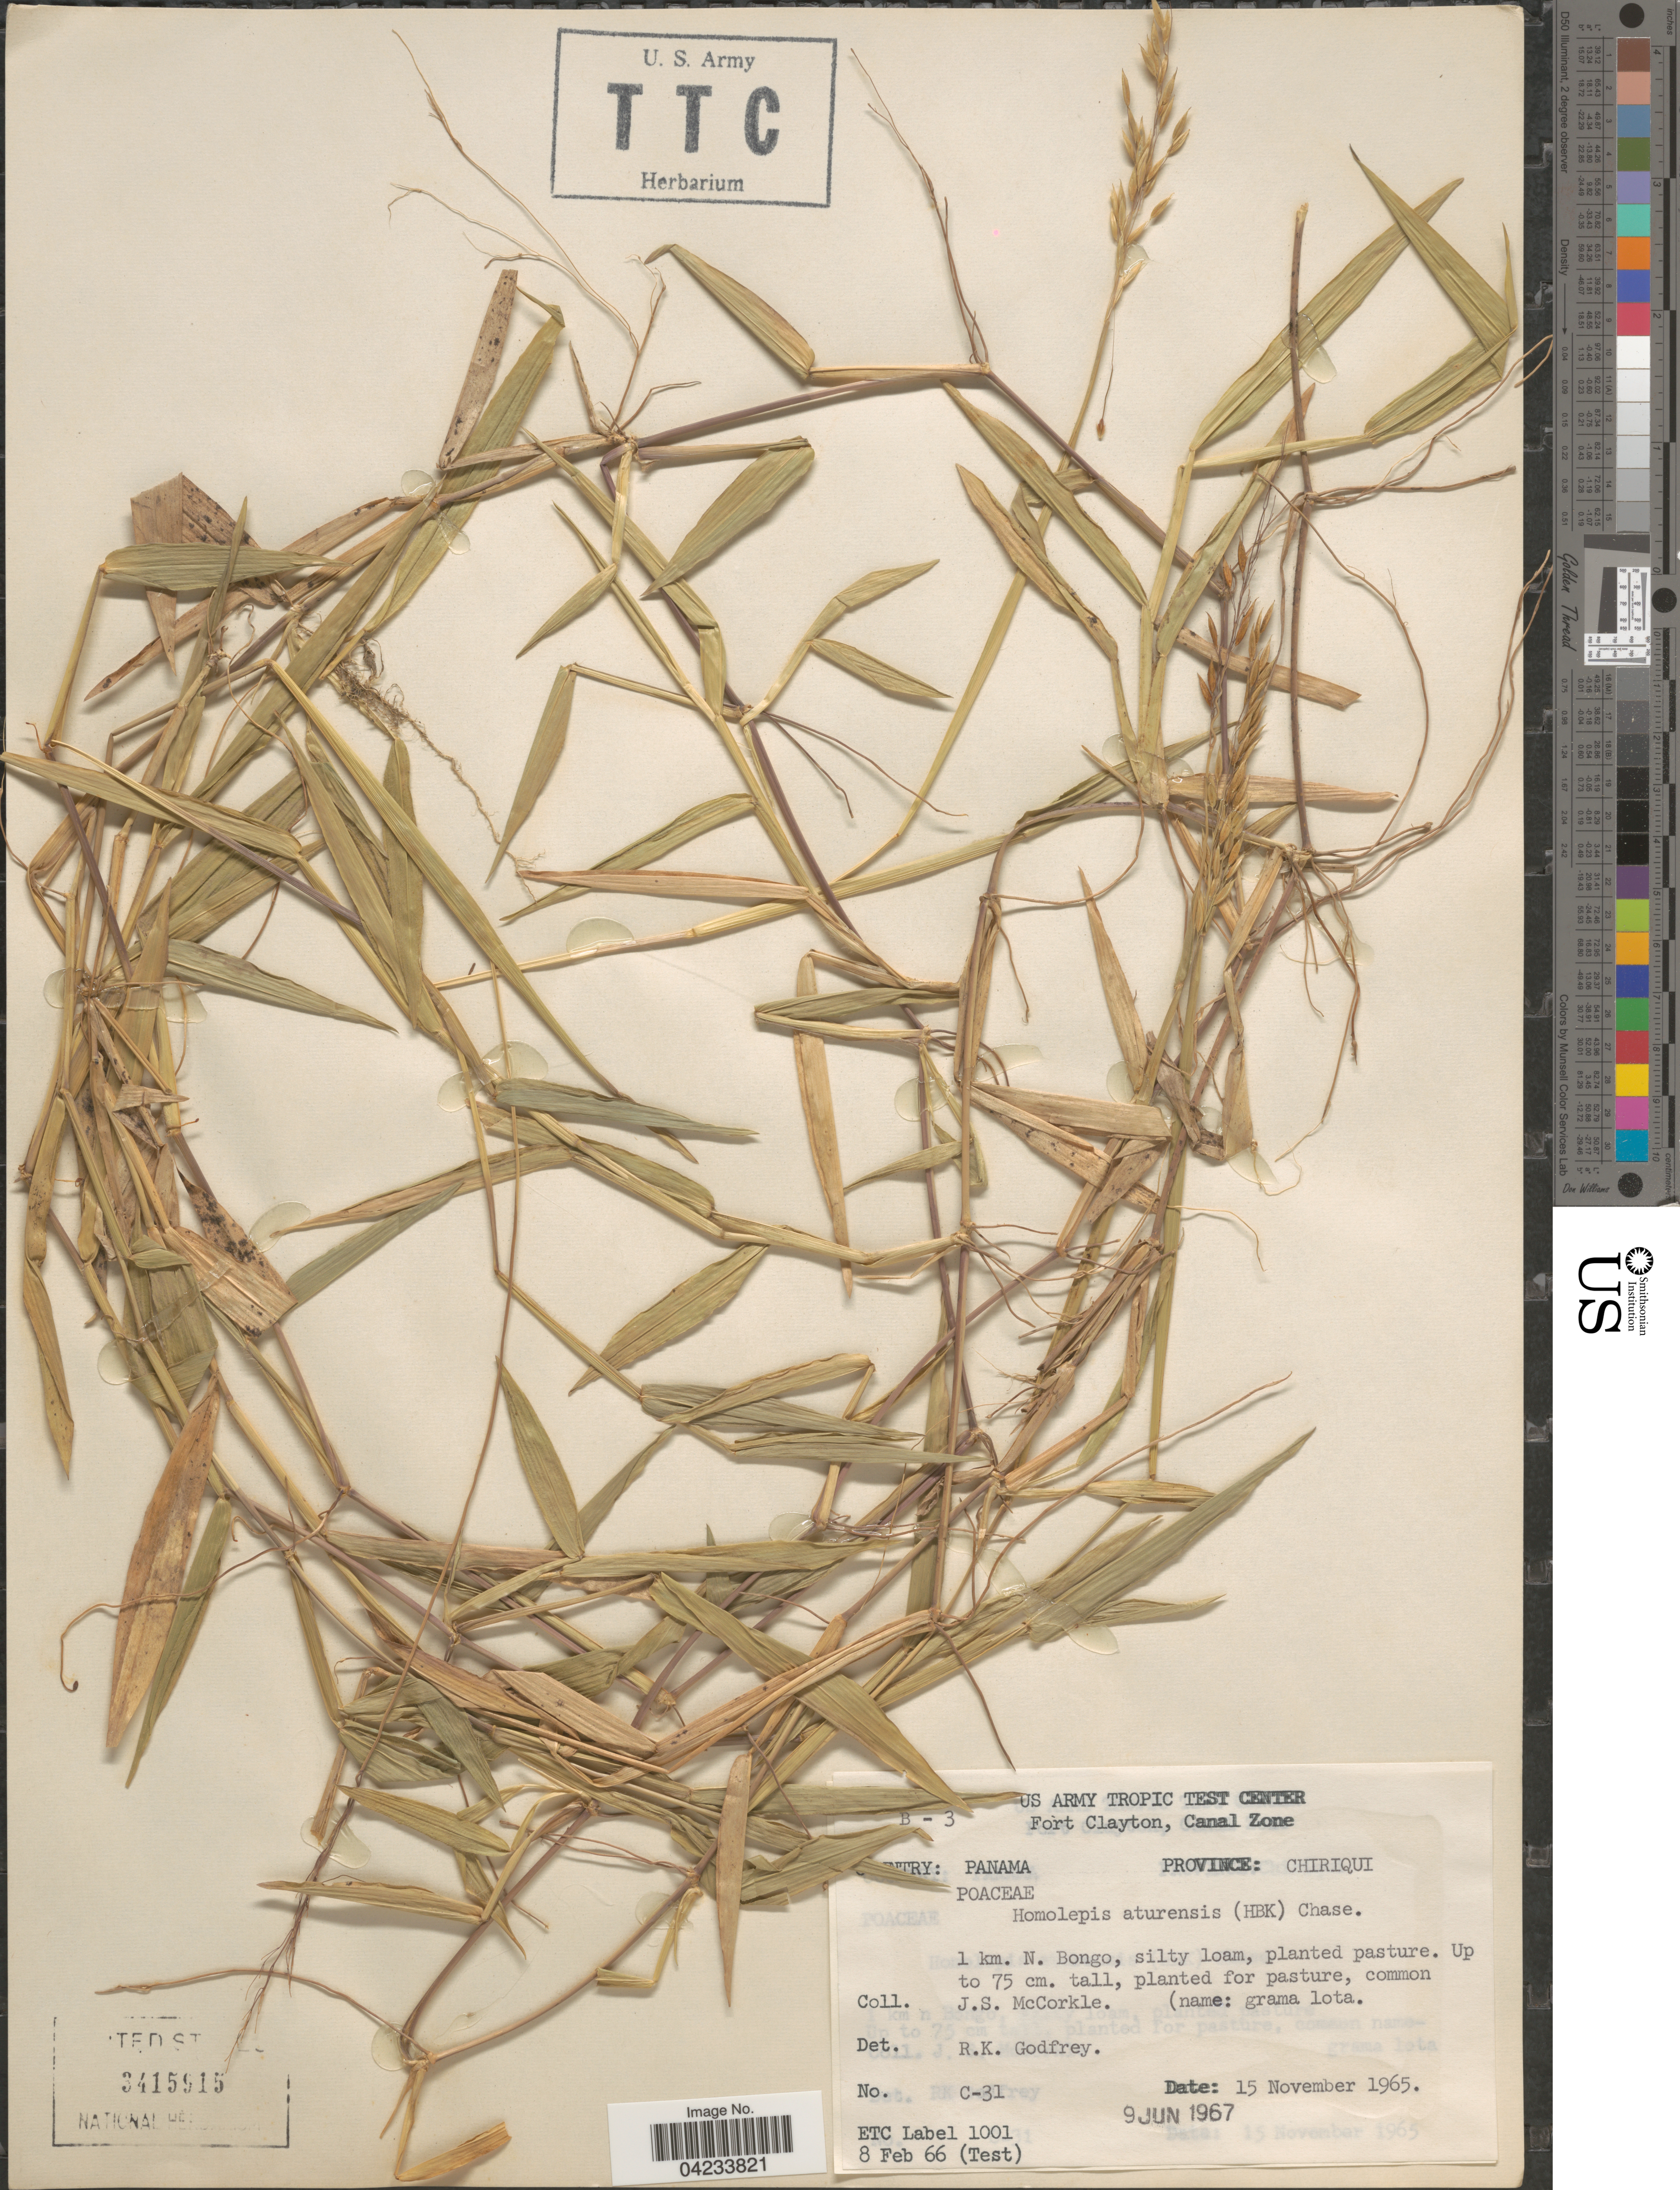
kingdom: Plantae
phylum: Tracheophyta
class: Liliopsida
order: Poales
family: Poaceae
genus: Homolepis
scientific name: Homolepis aturensis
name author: (Kunth) Chase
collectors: J. McCorkle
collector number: C-31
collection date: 1965-11-15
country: Panama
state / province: Chiriqui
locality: Fort Clayton, Canal Zone. Province: Chiriqui. 1 km. N. Bongo.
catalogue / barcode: US 3415915